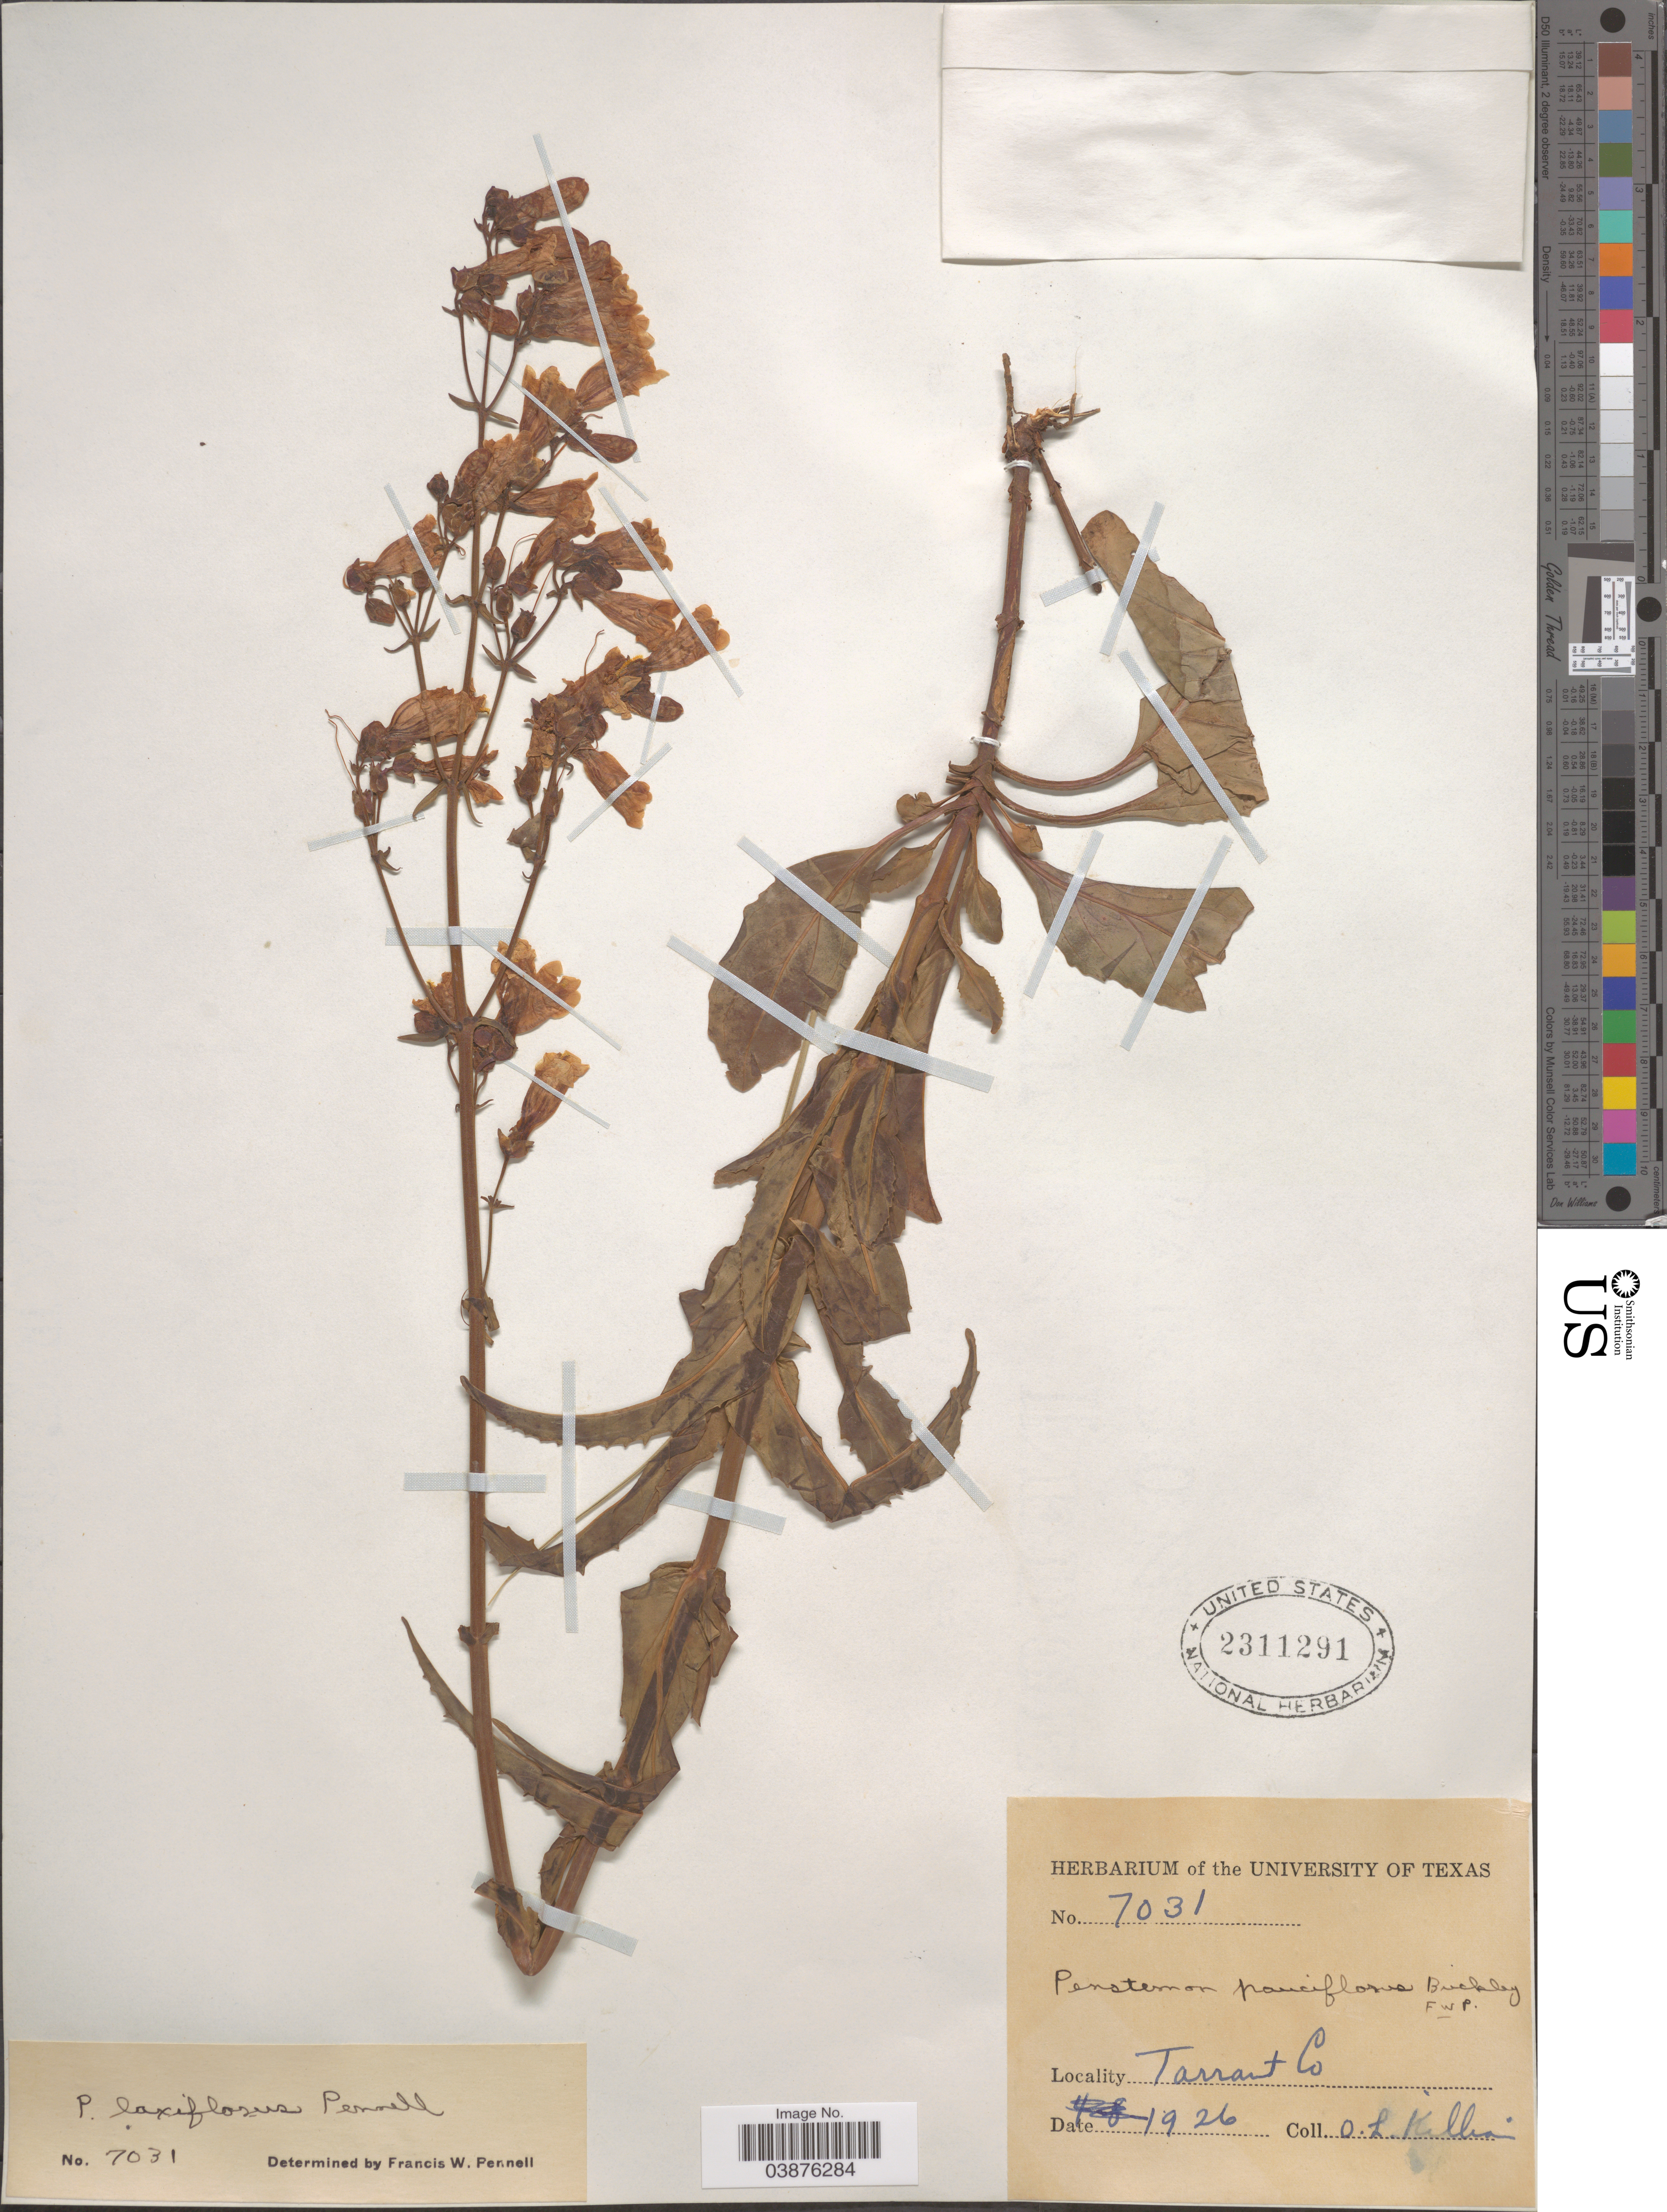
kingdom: Plantae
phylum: Tracheophyta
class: Magnoliopsida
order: Lamiales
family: Plantaginaceae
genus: Penstemon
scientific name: Penstemon laxiflorus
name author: Pennell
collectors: O. Killian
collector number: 7031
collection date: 1926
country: United States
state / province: Texas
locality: Tarrant Co.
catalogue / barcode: US 2311291